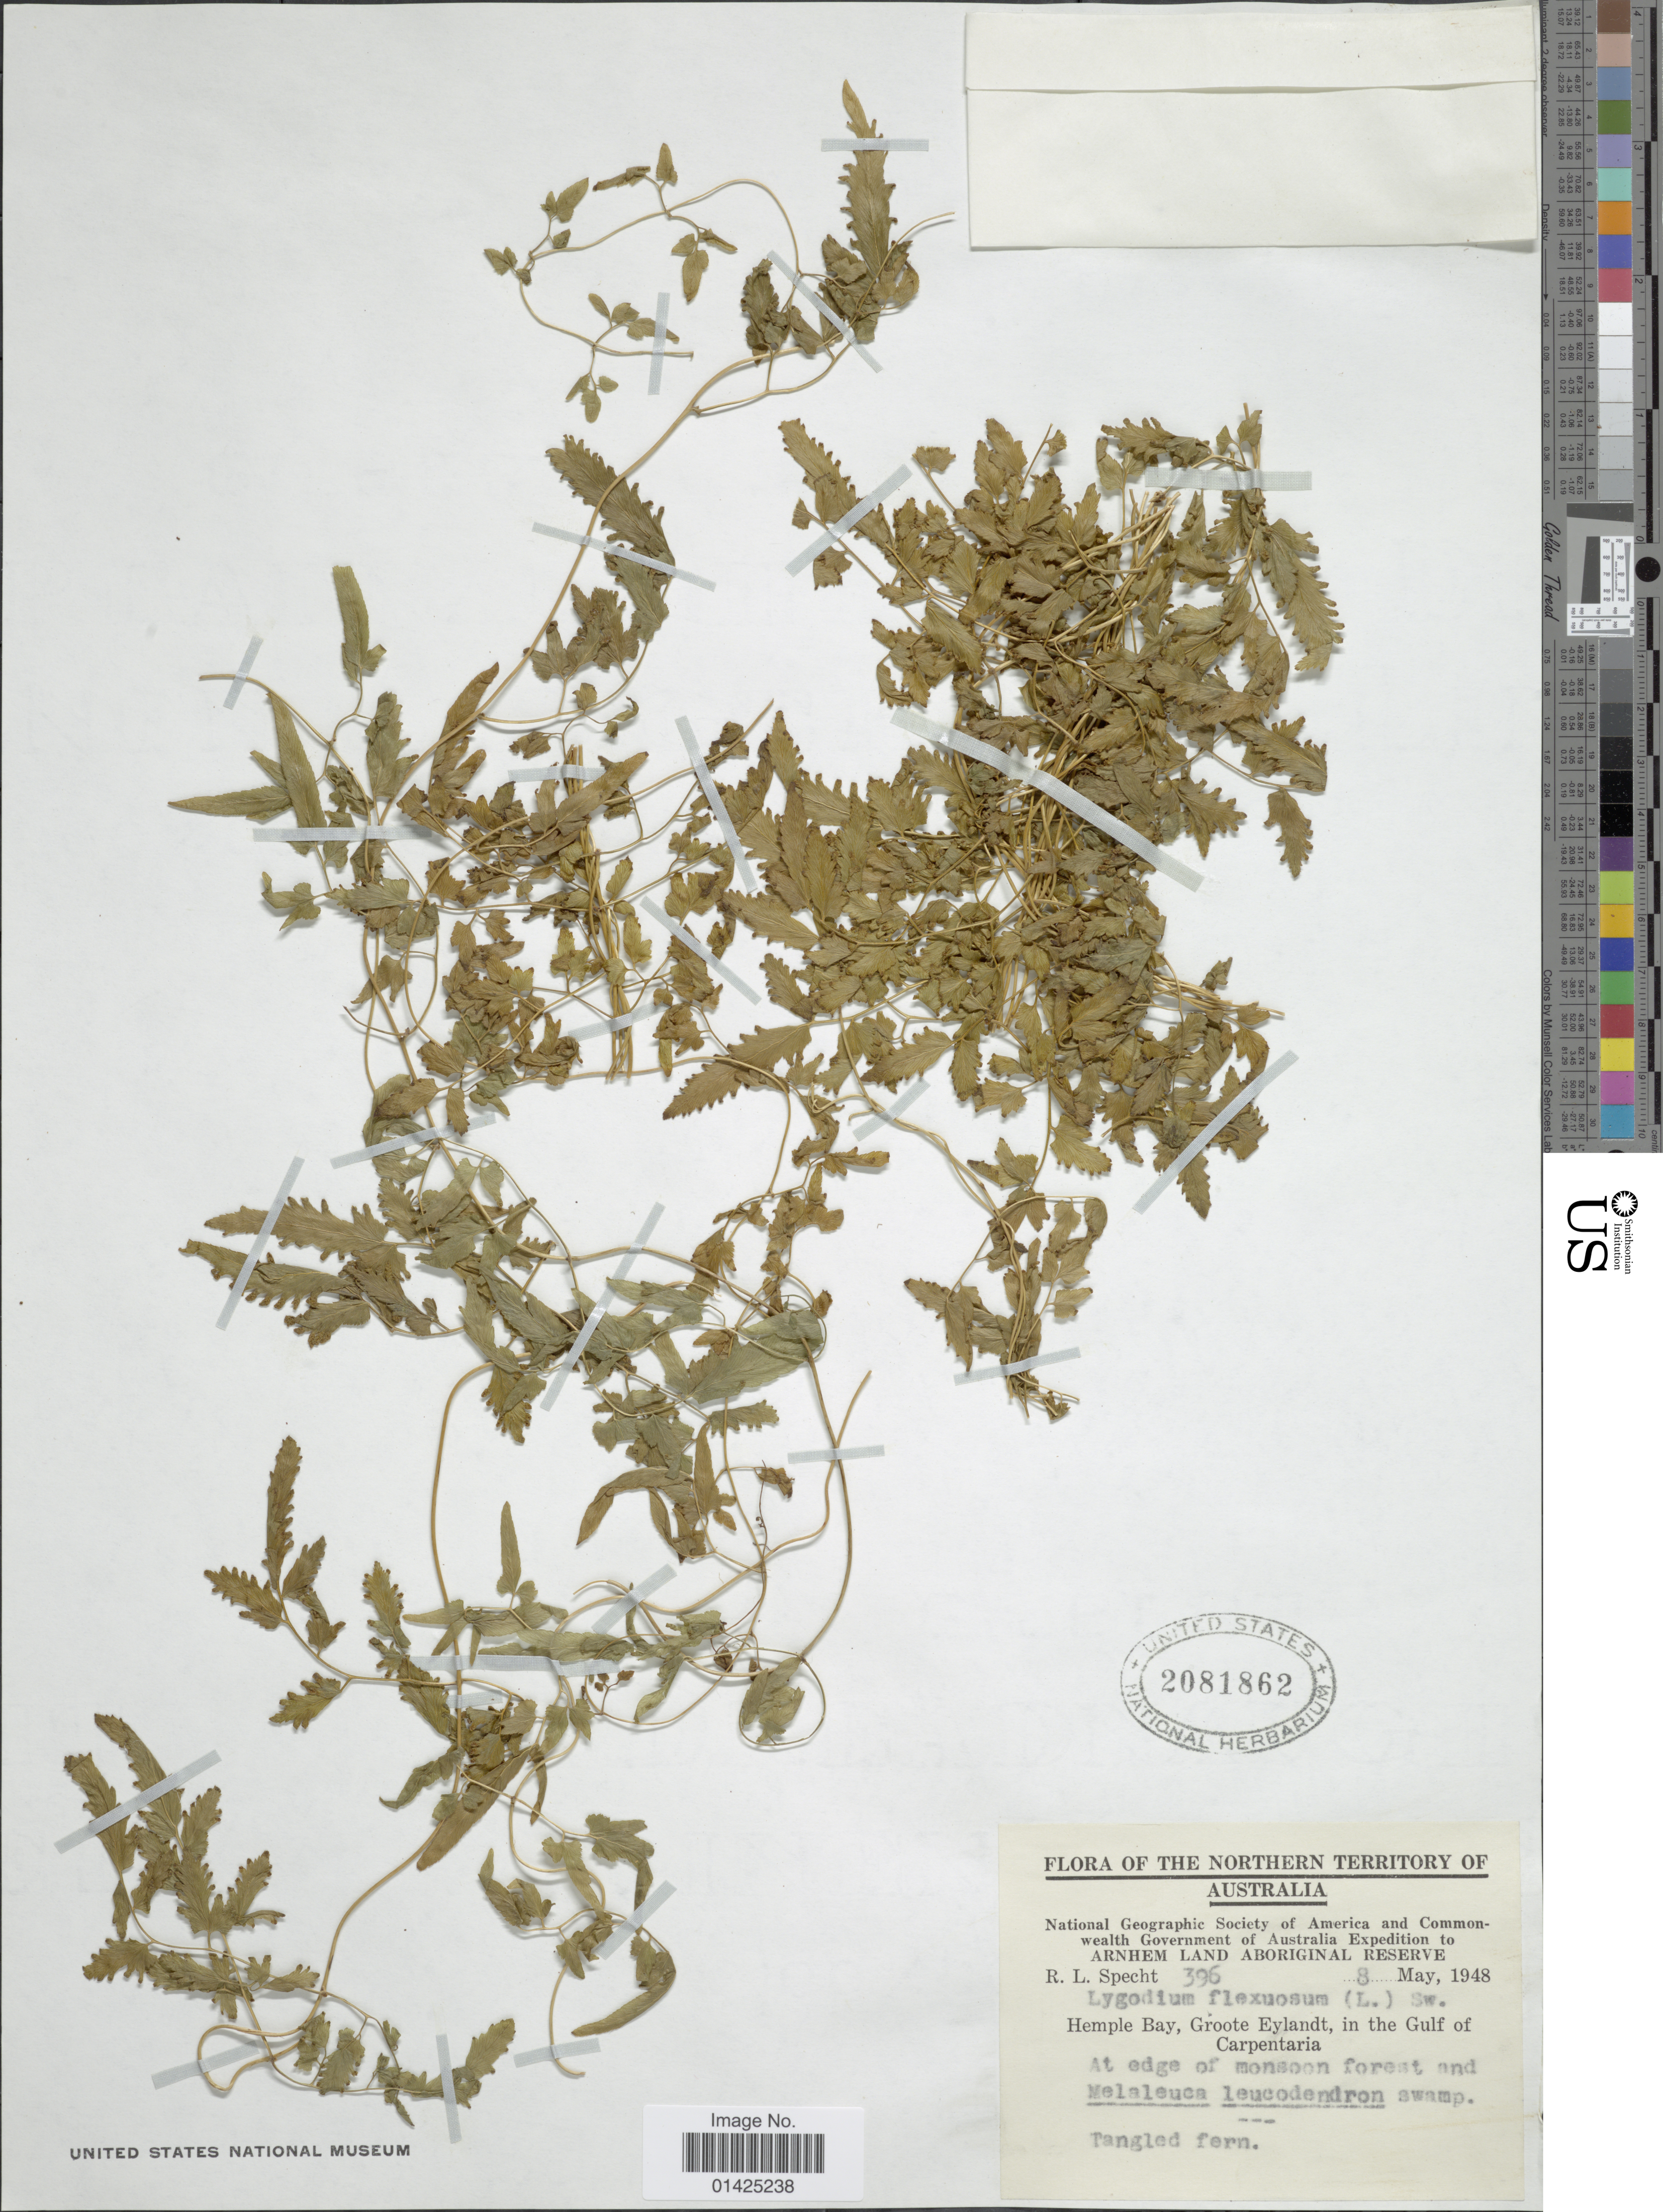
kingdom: Plantae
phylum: Tracheophyta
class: Polypodiopsida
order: Schizaeales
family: Lygodiaceae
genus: Lygodium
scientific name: Lygodium flexuosum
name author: Sw.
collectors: R. L. Specht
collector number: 396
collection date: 1948-05-08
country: Australia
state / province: Northern Territory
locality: Hemple Bay, Groote Eylandt, in the Gulf of Carpentaria. Northern Territory of Australia.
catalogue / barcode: US 2081862